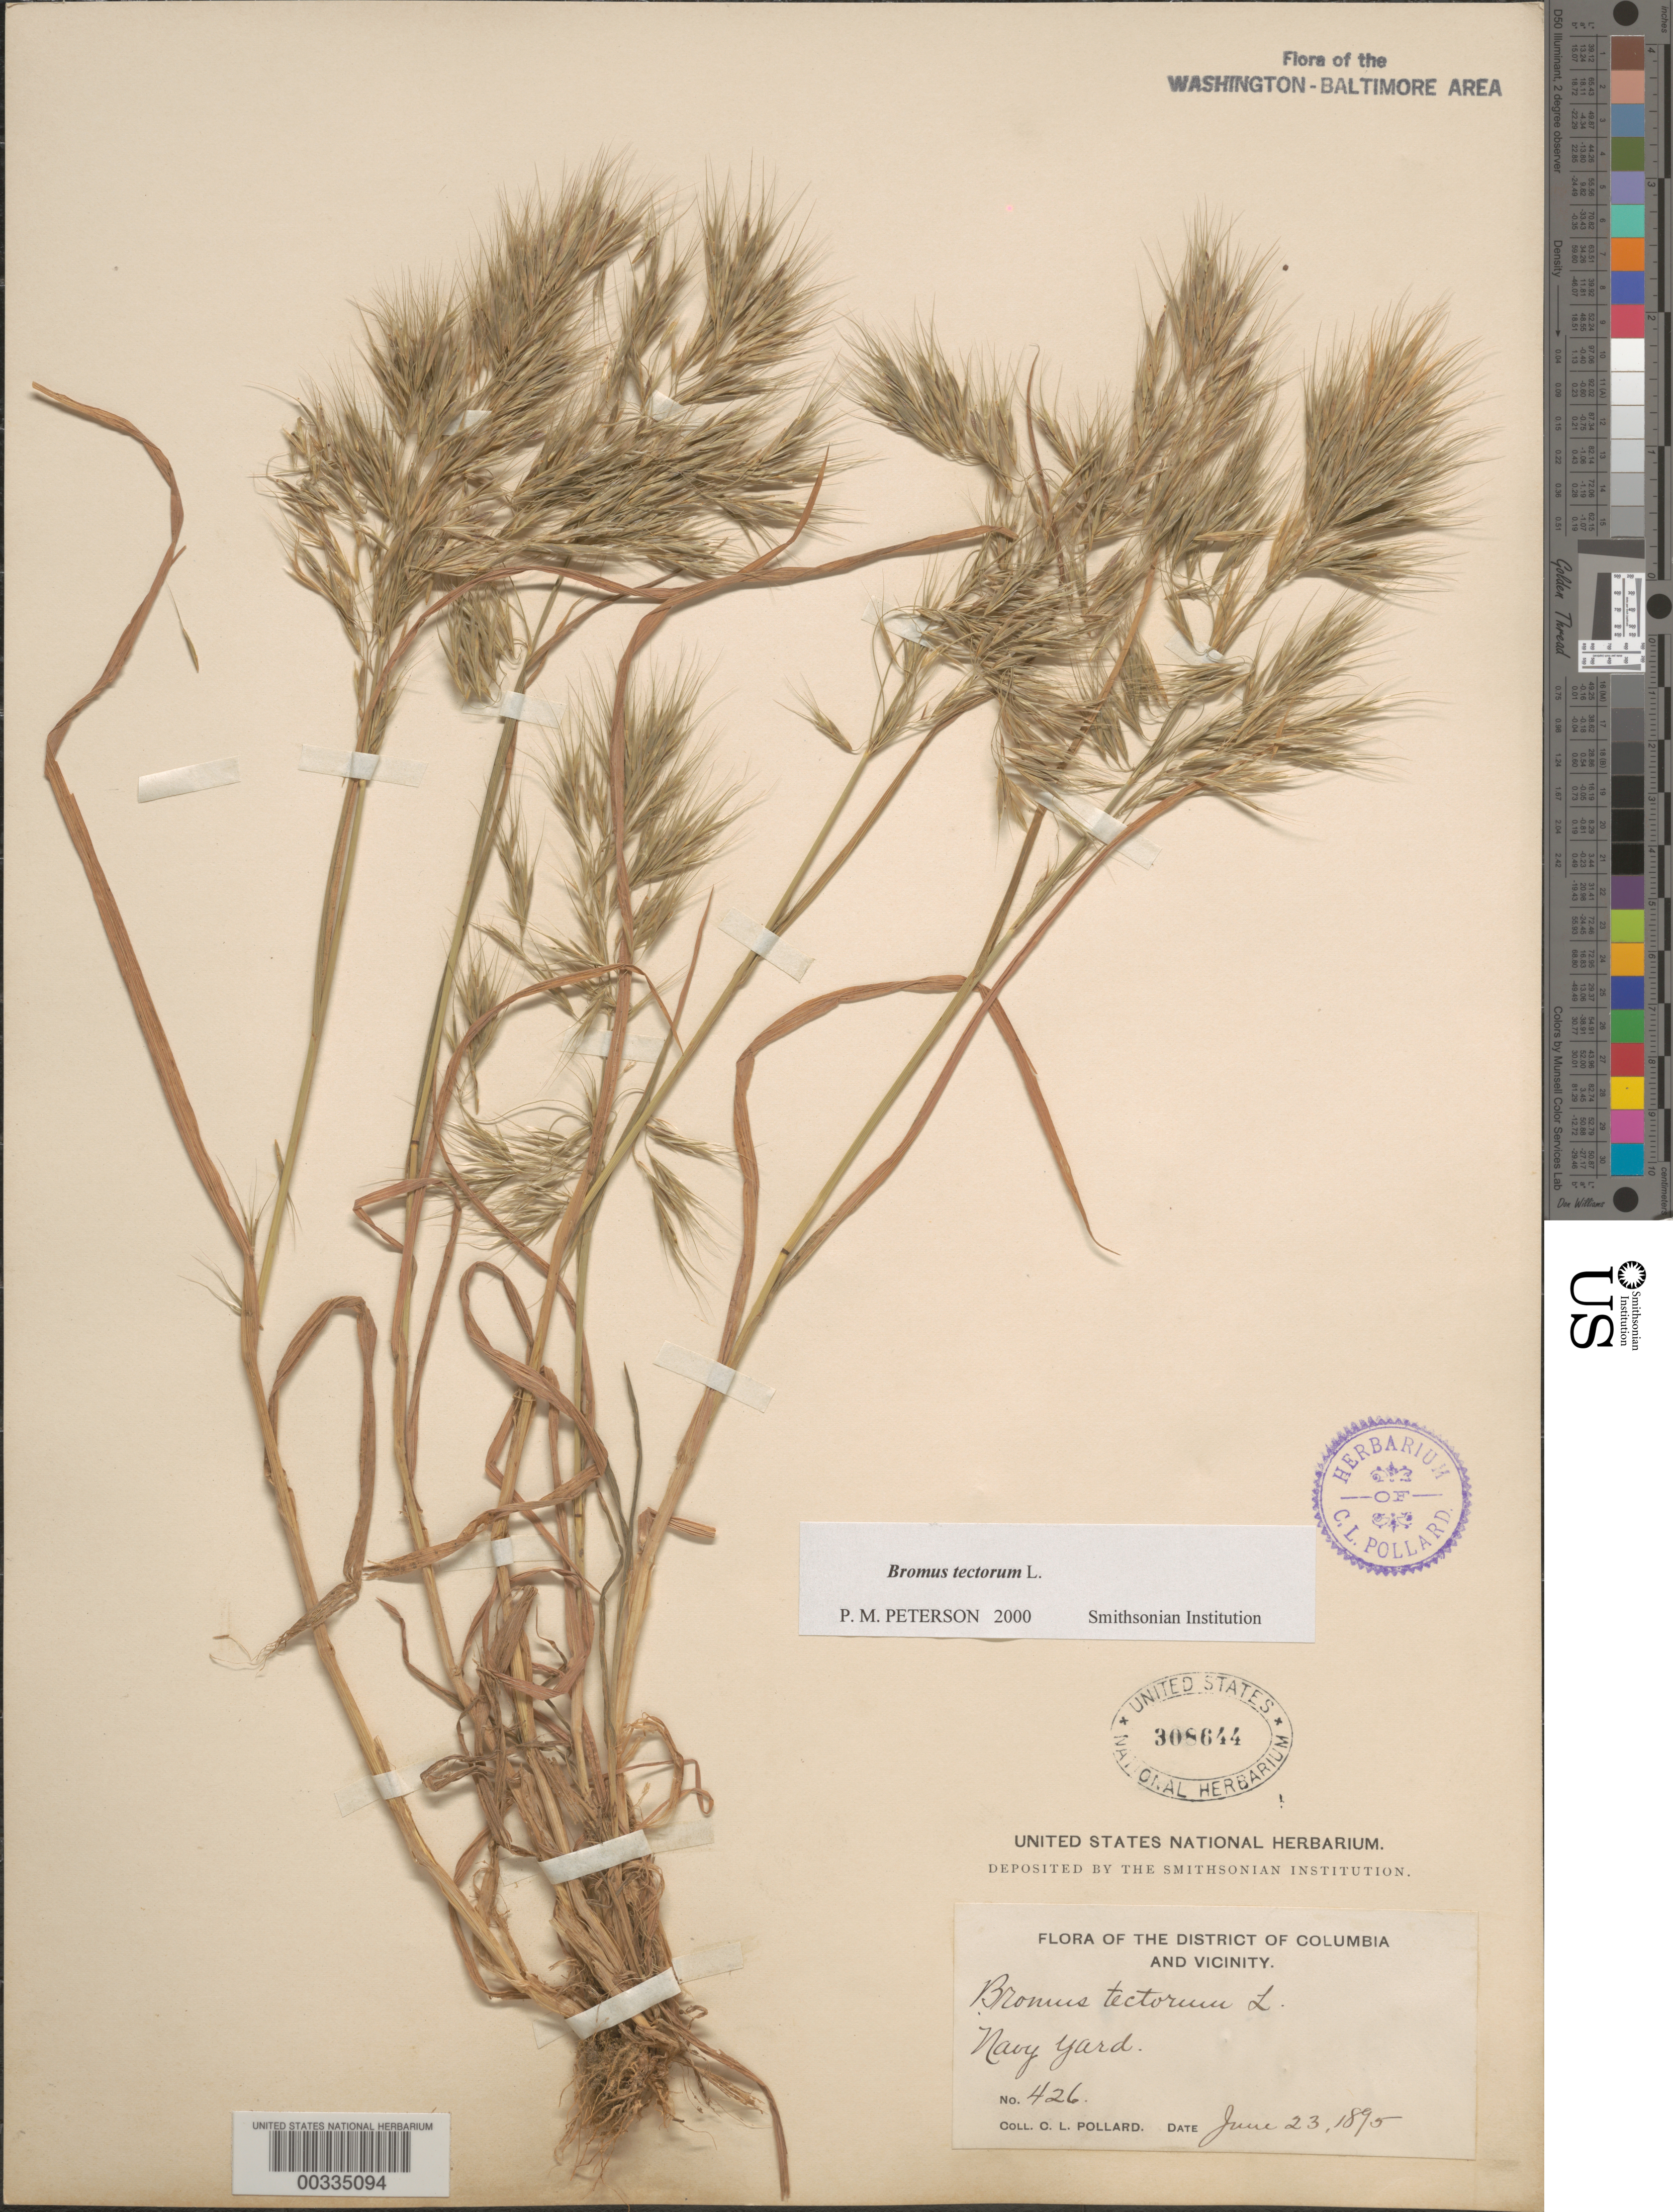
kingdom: Plantae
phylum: Tracheophyta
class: Liliopsida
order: Poales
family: Poaceae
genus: Bromus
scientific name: Bromus tectorum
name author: L.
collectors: C. L. Pollard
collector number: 426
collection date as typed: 23 Jun 1895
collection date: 1895-06-23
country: United States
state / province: District of Columbia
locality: Navy Yard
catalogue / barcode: US 308644